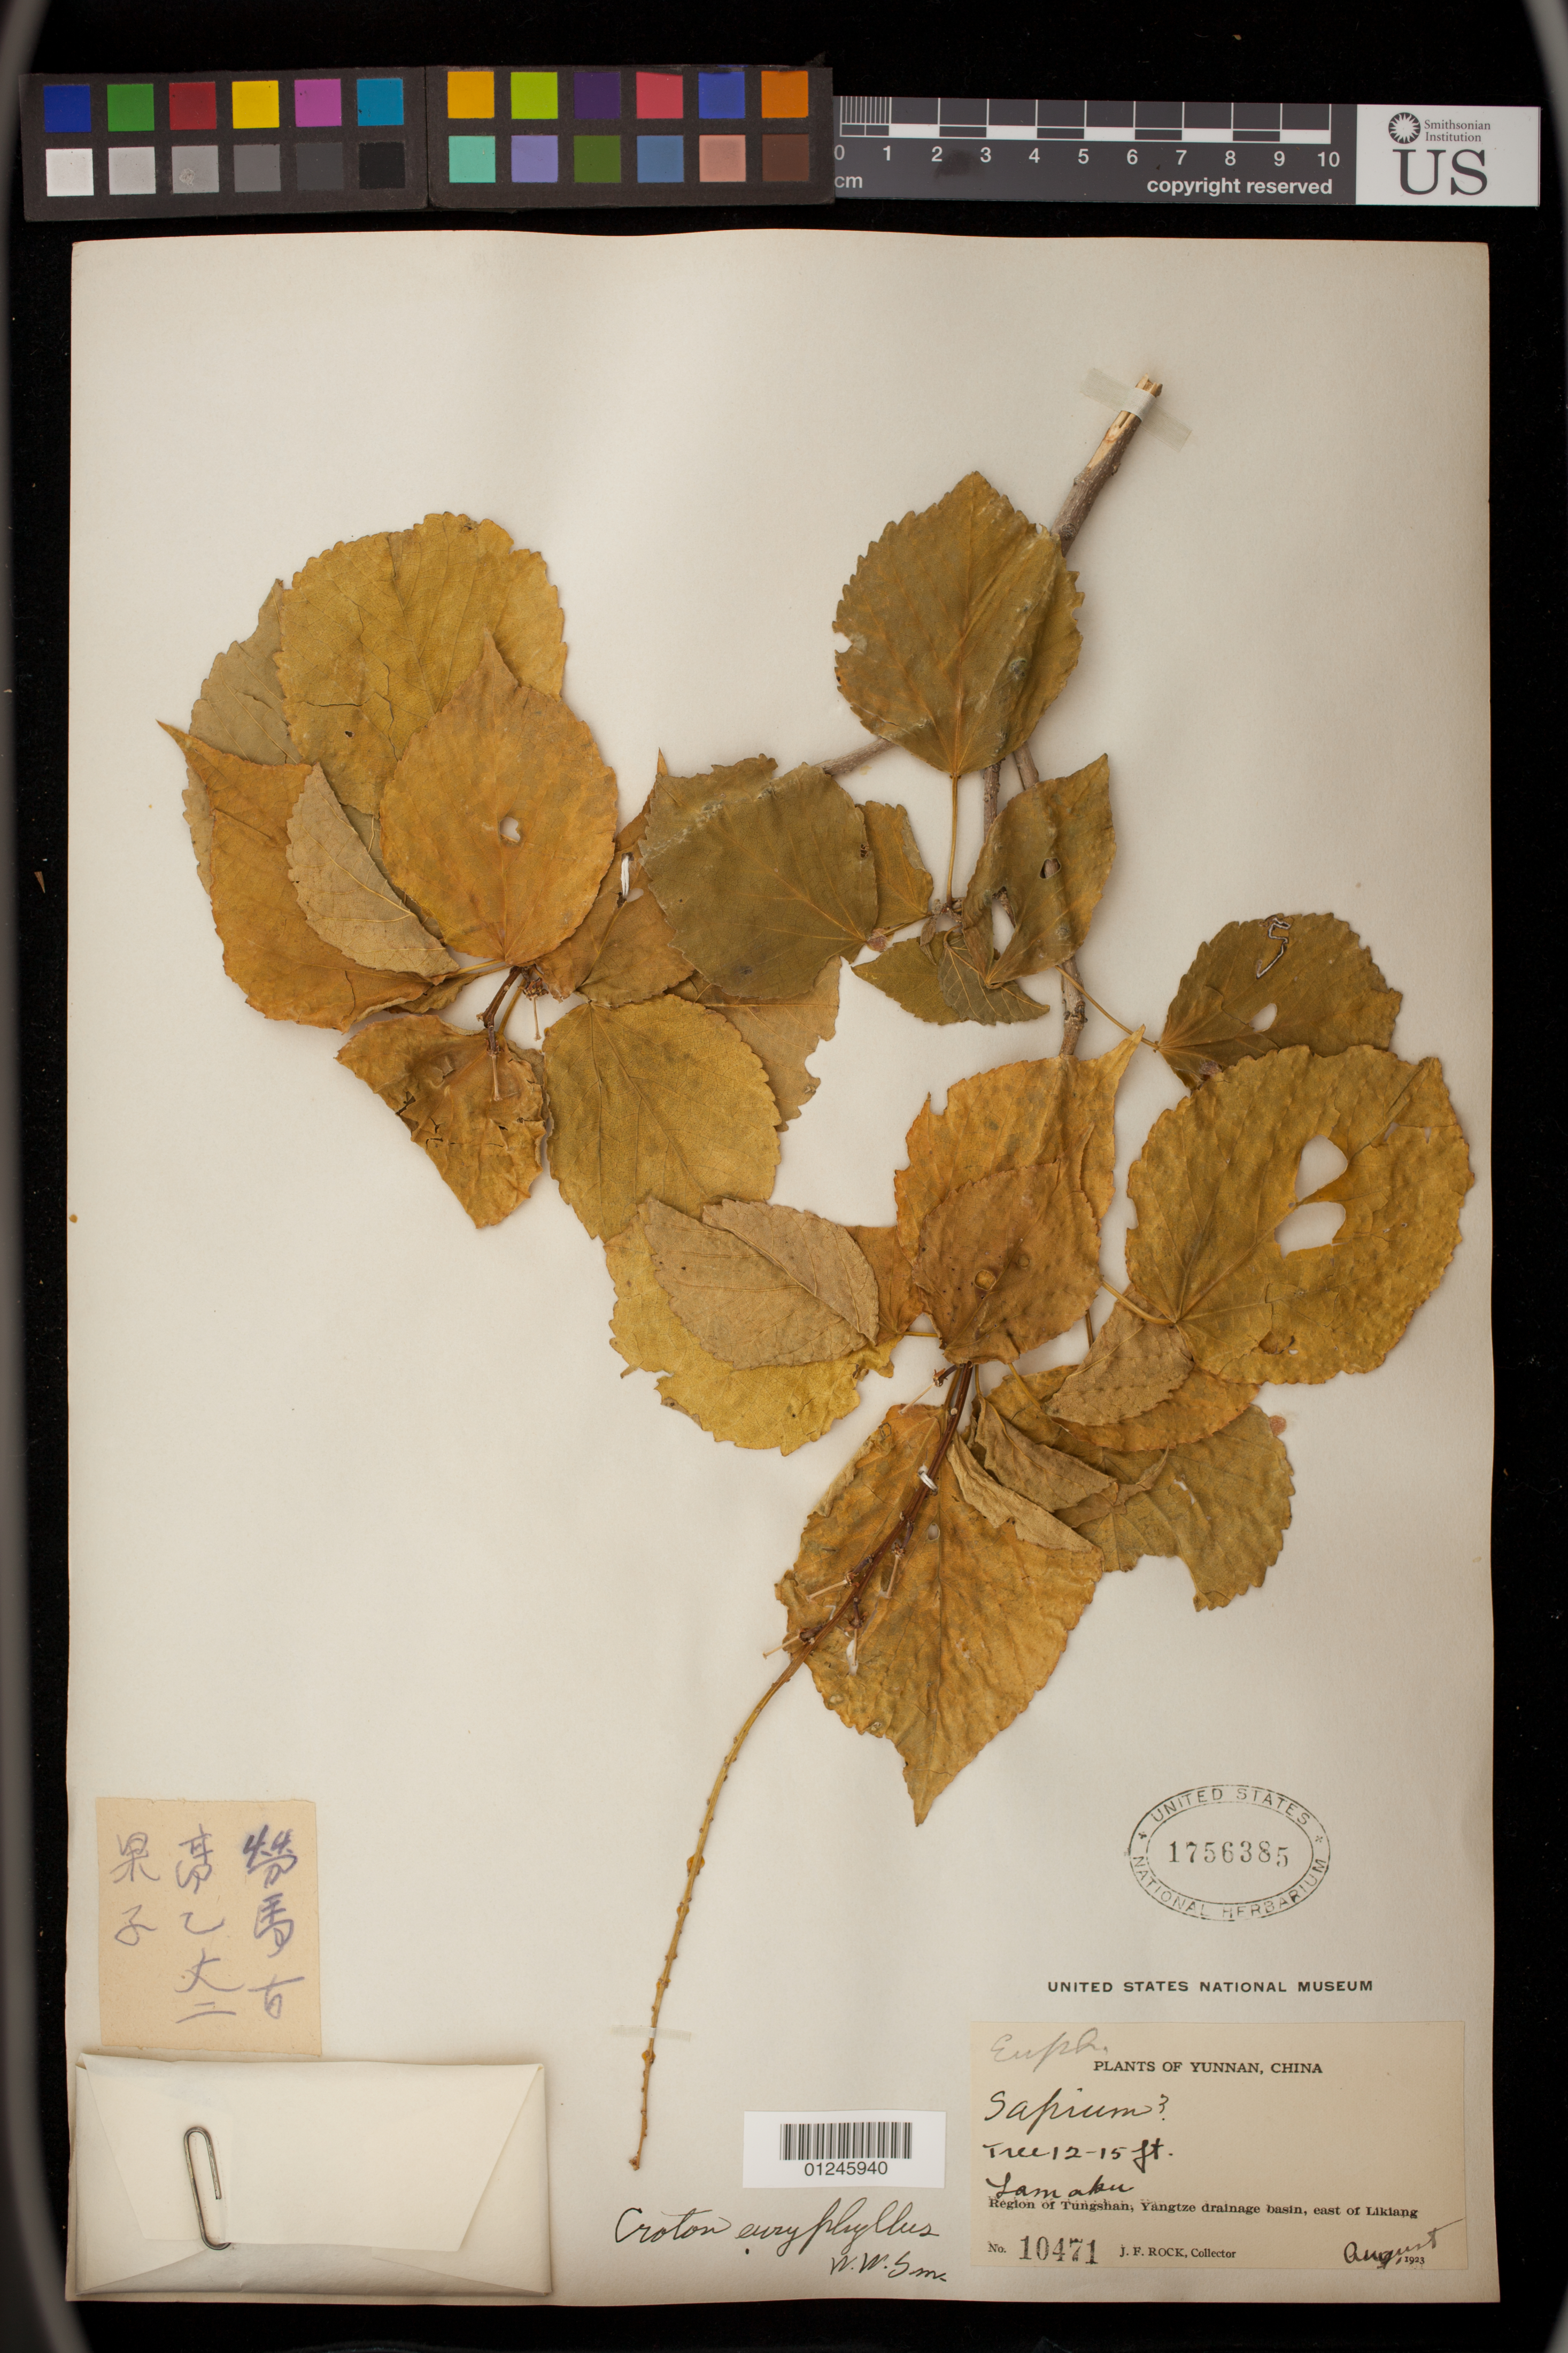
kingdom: Plantae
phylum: Tracheophyta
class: Magnoliopsida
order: Malpighiales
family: Euphorbiaceae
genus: Croton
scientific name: Croton euryphyllus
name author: W.W. Sm.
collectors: J. F. Rock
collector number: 10471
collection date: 1923-08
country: China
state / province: Yunnan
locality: Lamaku.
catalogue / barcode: US 1756385